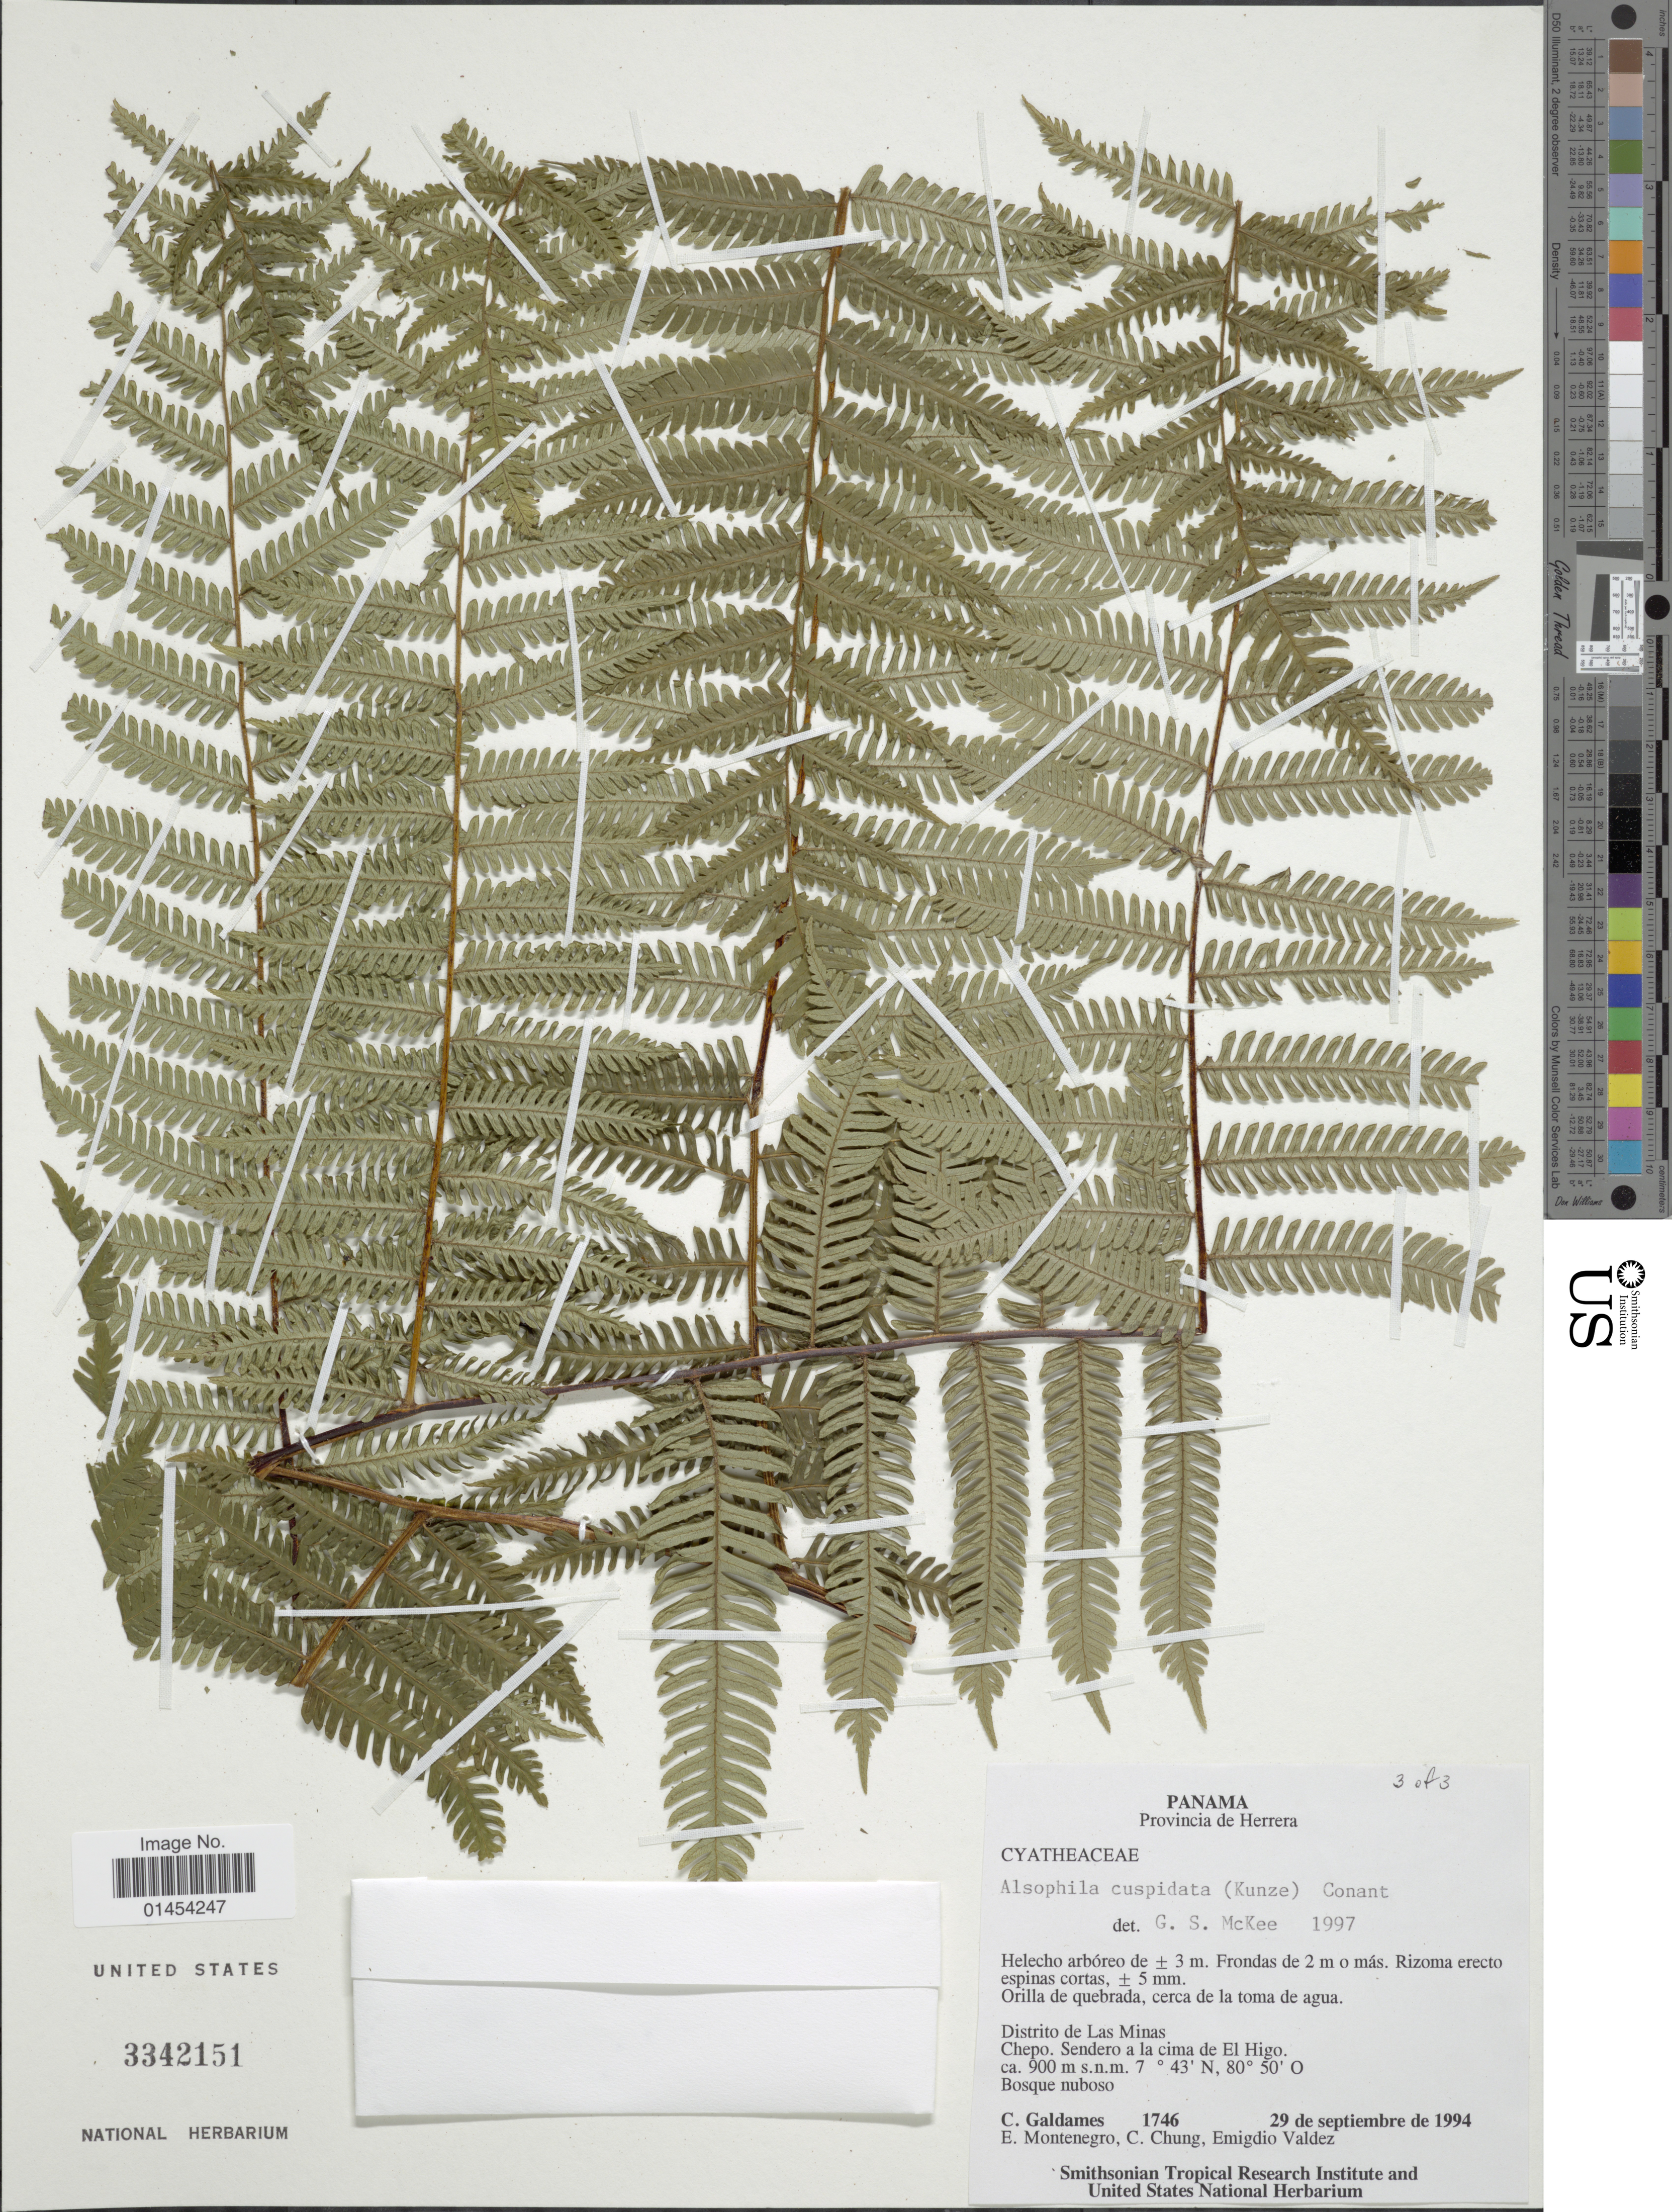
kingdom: Plantae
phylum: Tracheophyta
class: Polypodiopsida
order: Cyatheales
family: Cyatheaceae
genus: Alsophila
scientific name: Alsophila cuspidata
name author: (Kunze) D.S. Conant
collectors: C. Galdames, E. Montenegro, C. Chung & E. Valdez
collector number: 1746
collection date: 1994-09-29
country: Panama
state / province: Herrera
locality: Distrito de Las Minas. Chepo. Sendero a la cima de El Higo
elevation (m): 900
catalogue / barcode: US 3342151